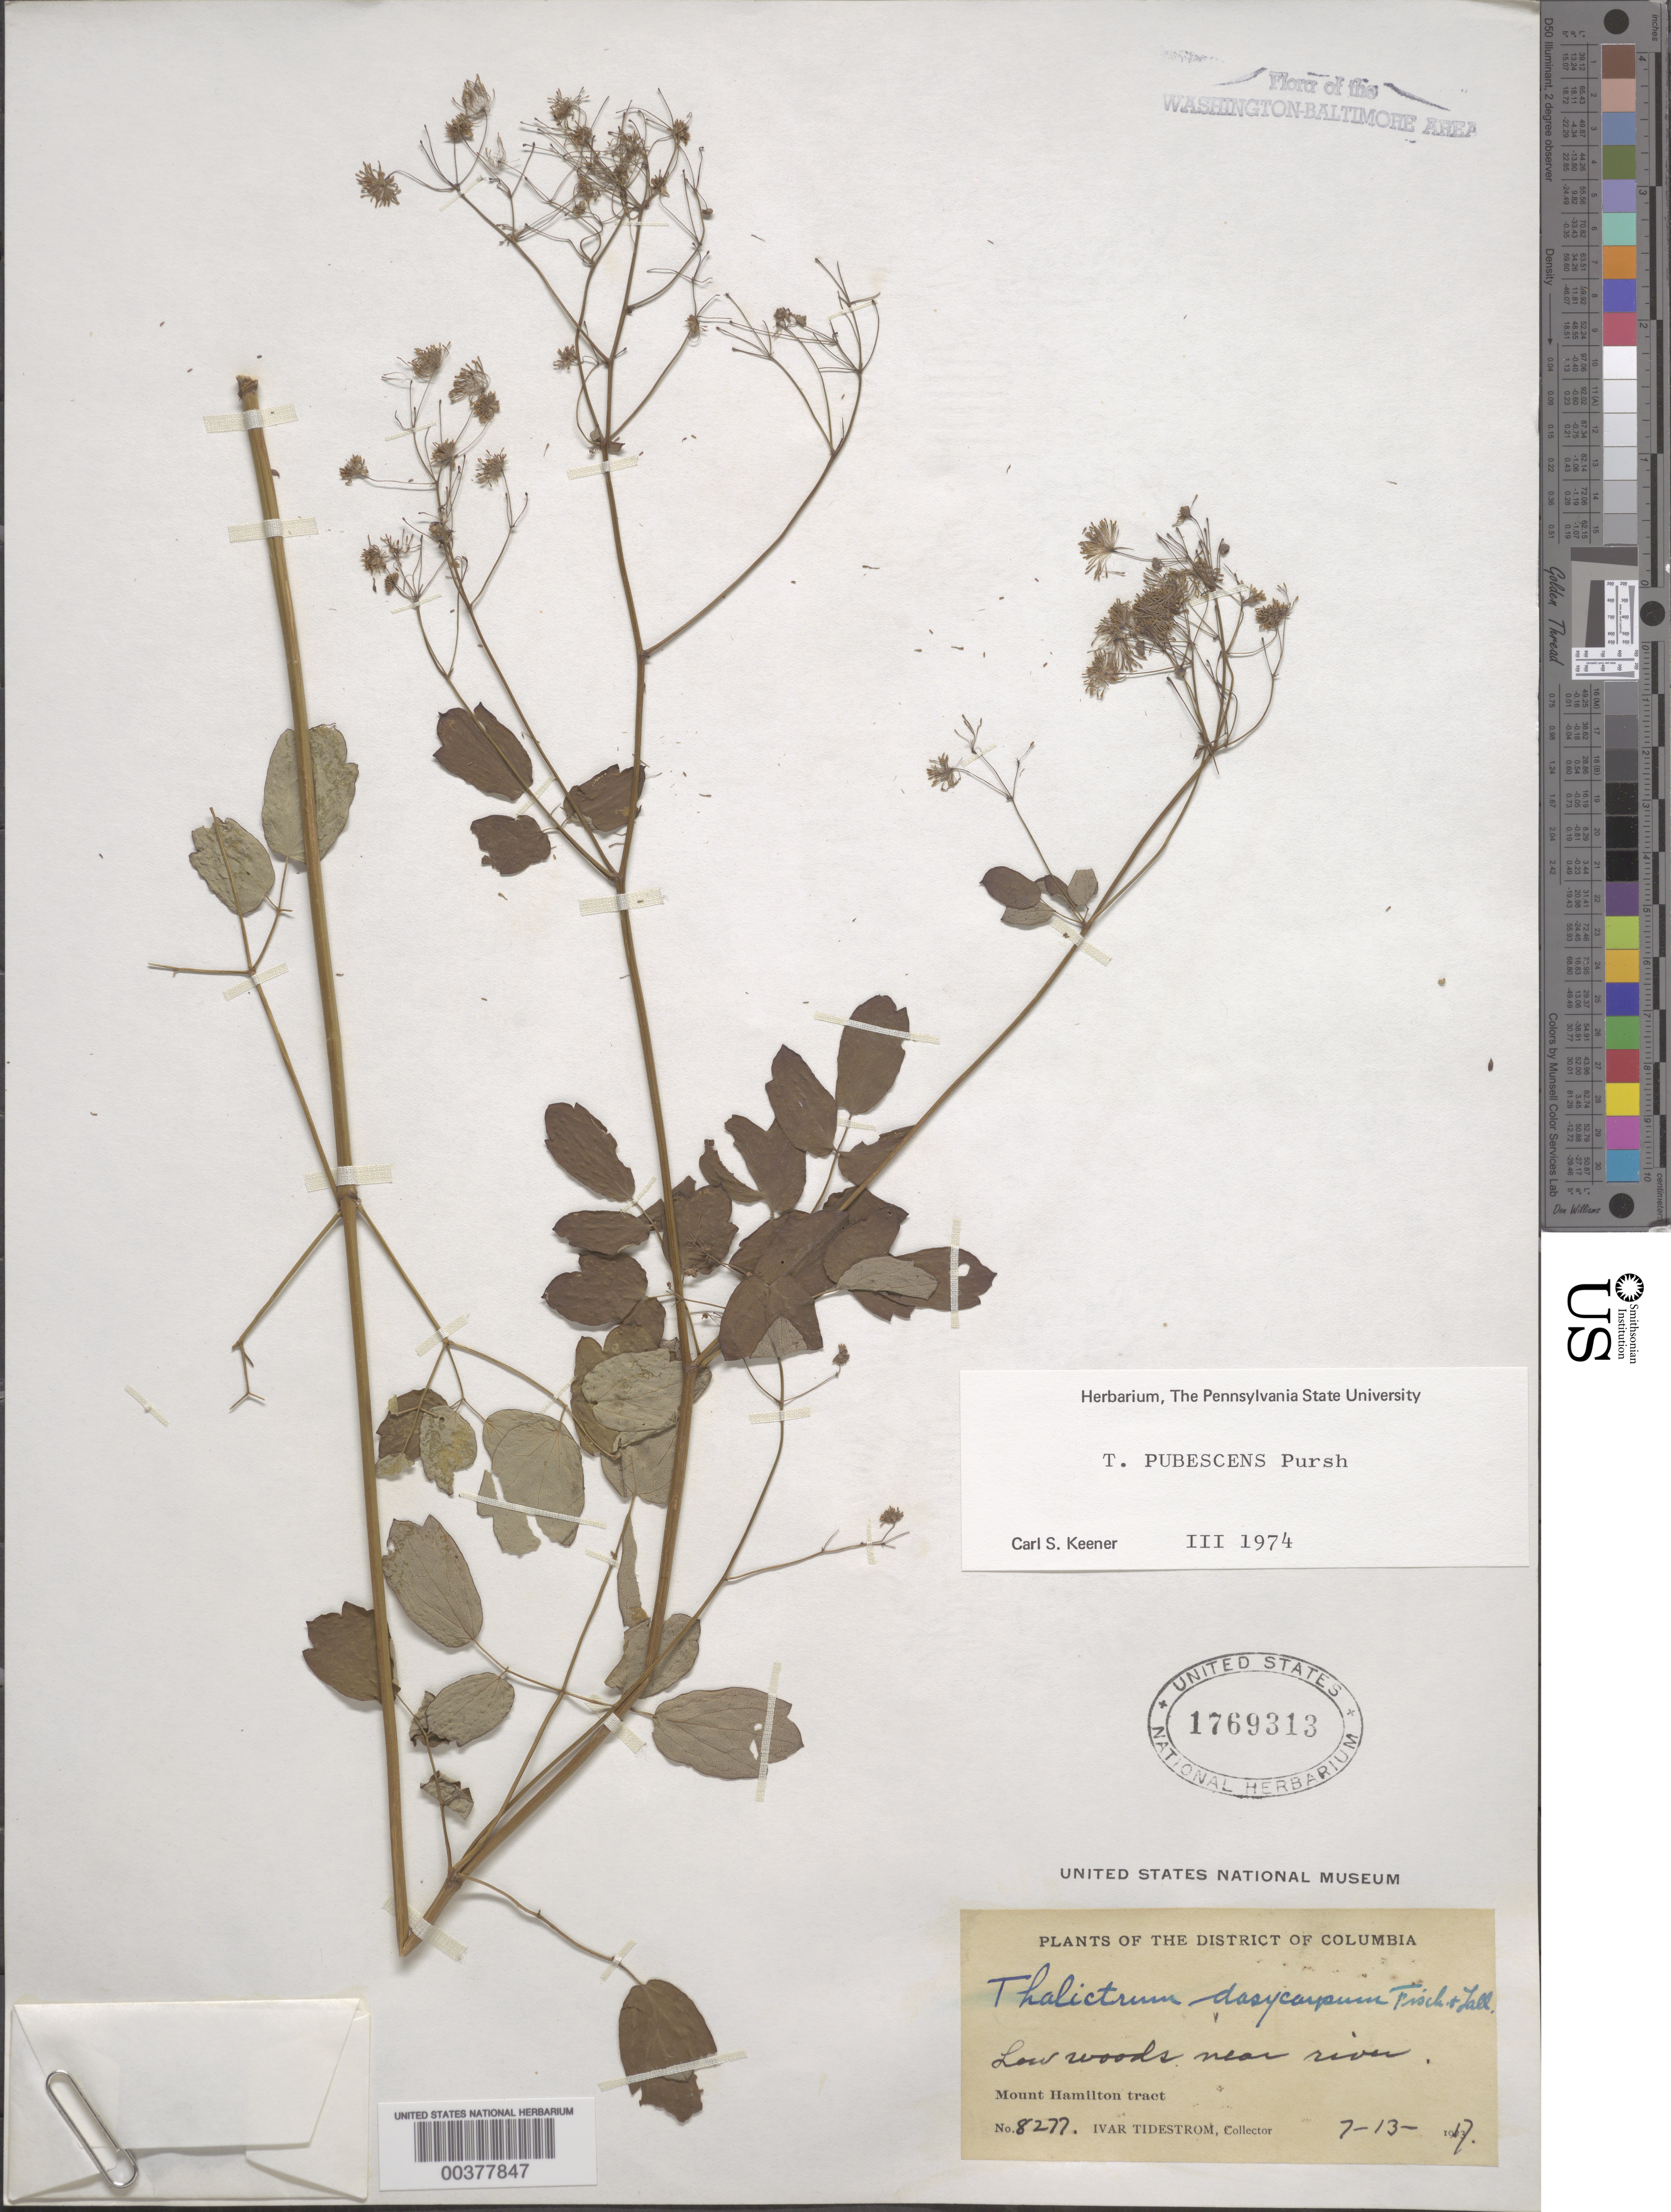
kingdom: Plantae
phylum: Tracheophyta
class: Magnoliopsida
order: Ranunculales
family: Ranunculaceae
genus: Thalictrum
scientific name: Thalictrum pubescens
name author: Pursh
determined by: Keener, C. S.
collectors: I. F. Tidestrom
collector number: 8277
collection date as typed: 13 Jul 1917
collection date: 1917-07-13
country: United States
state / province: District of Columbia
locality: Mount Hamilton Tract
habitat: Low woods nearriver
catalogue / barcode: US 1769313